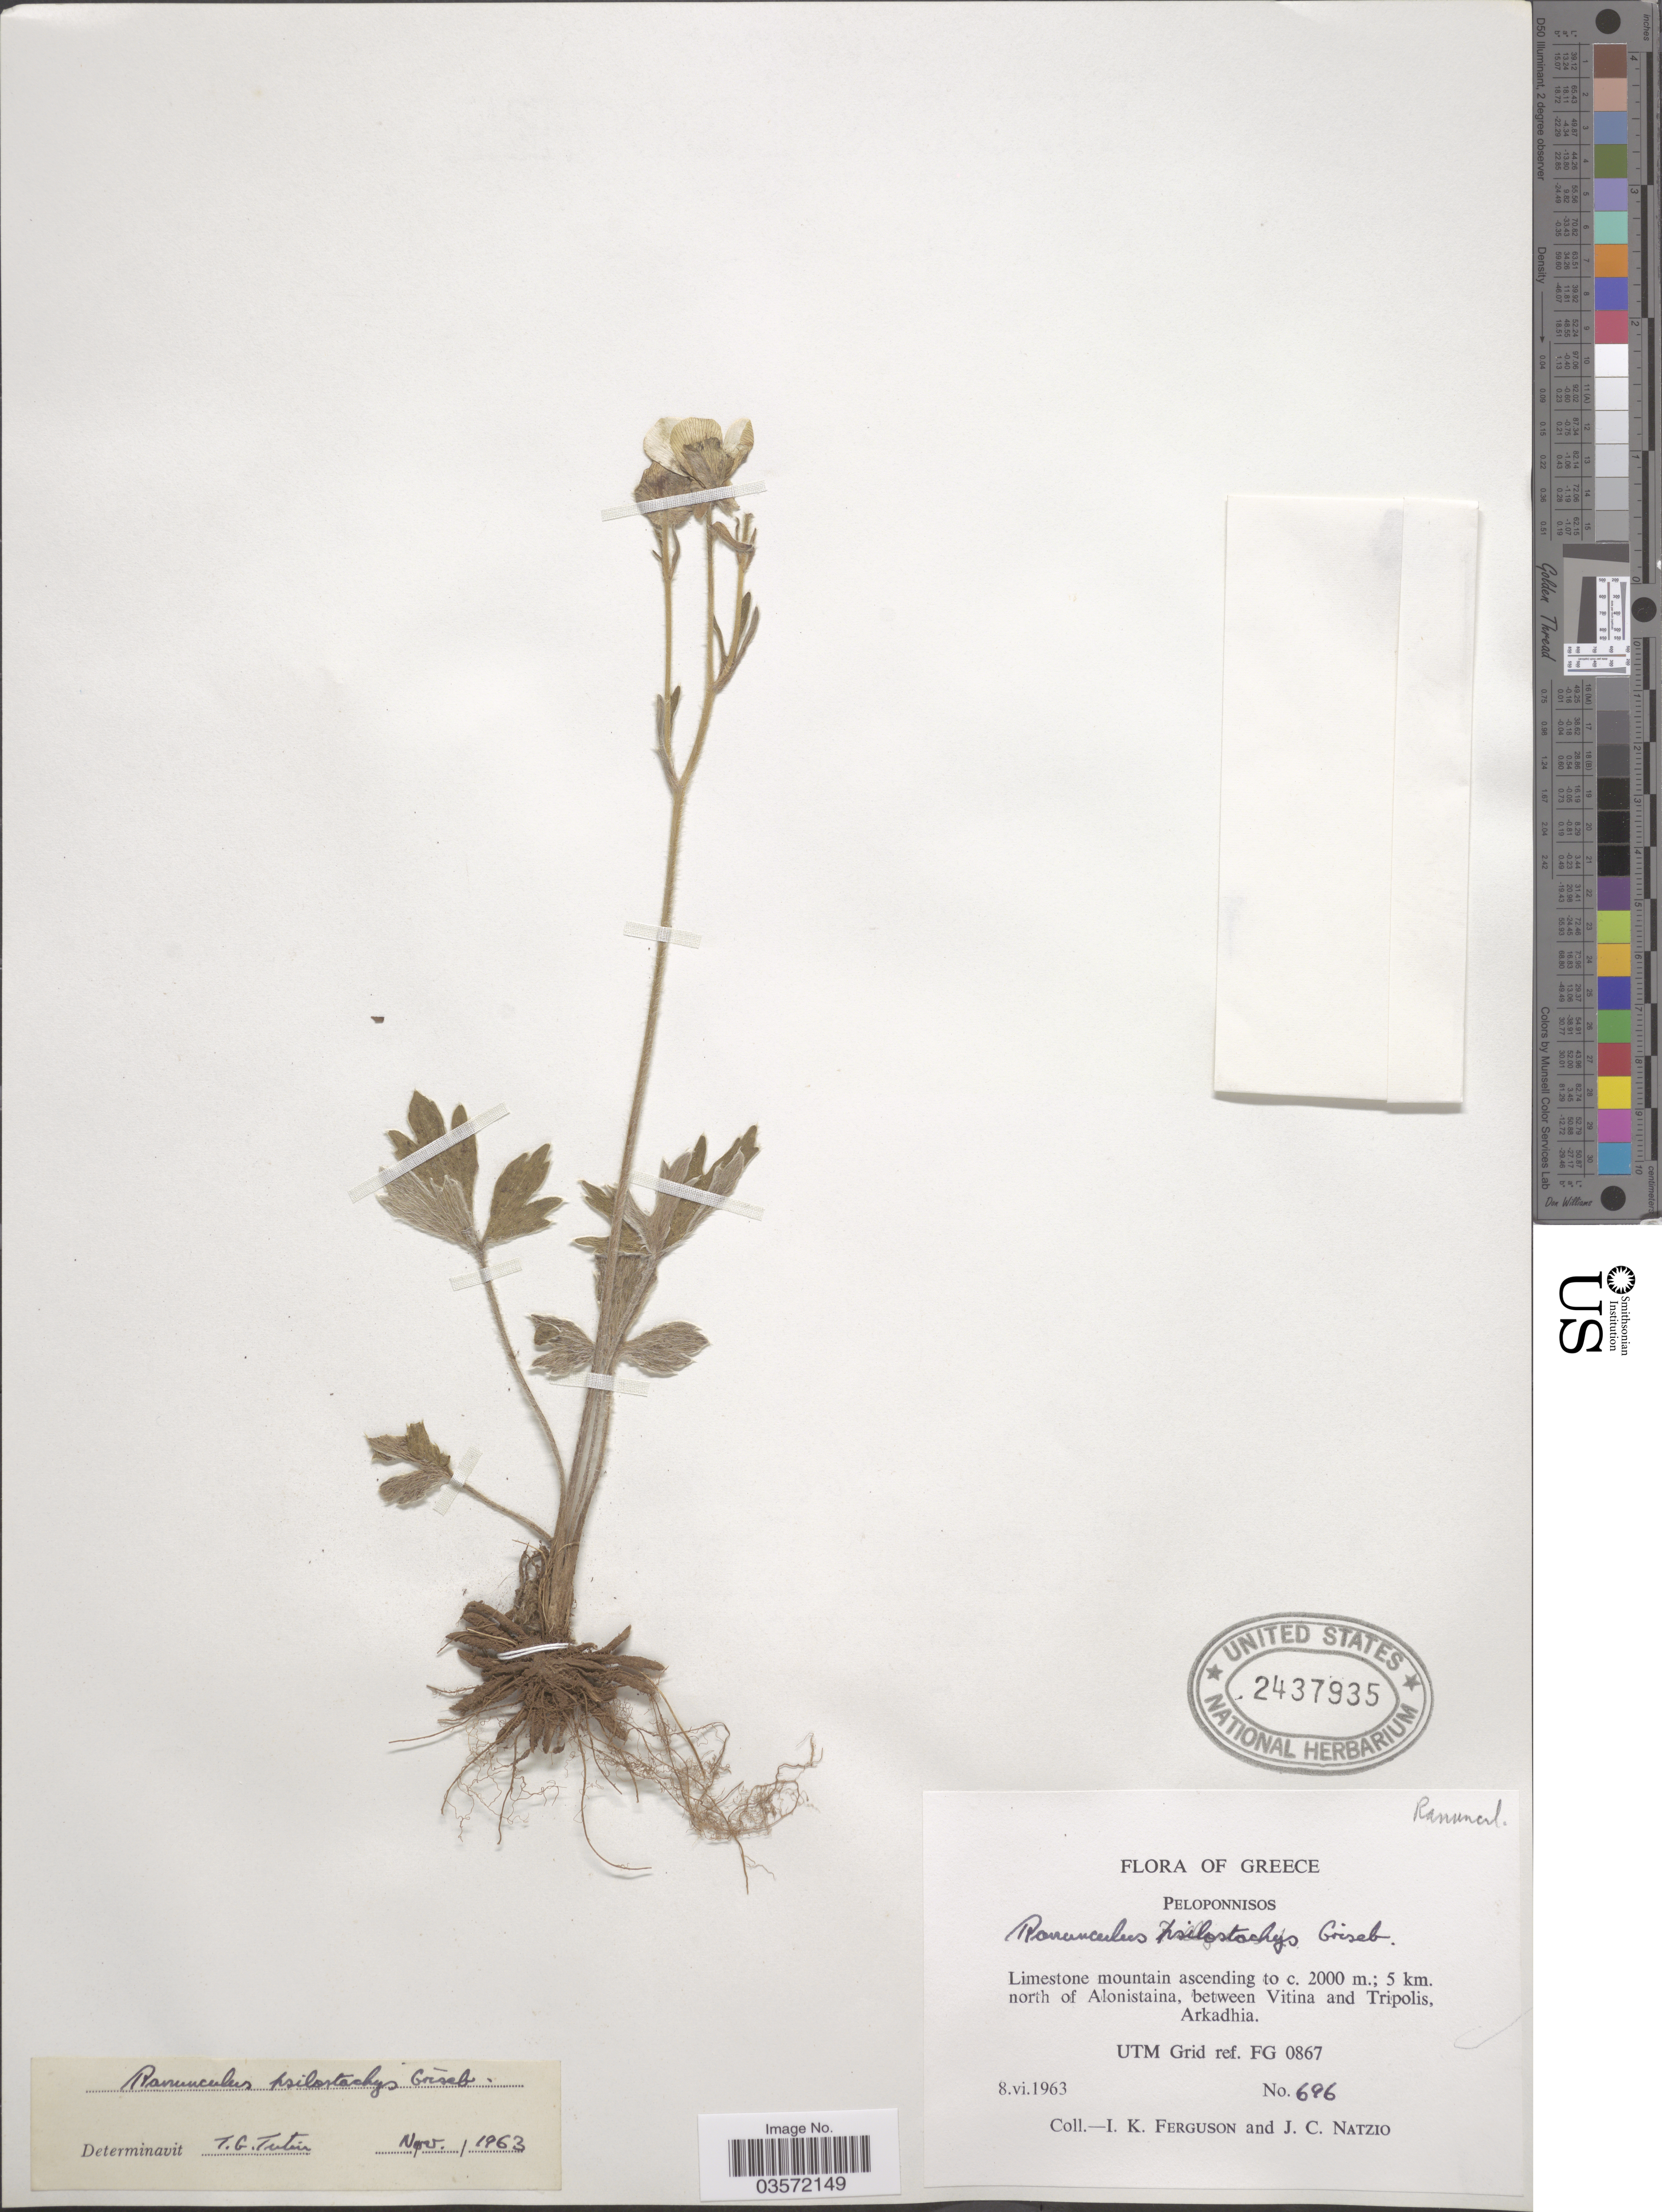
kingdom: Plantae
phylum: Tracheophyta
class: Magnoliopsida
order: Ranunculales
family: Ranunculaceae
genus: Ranunculus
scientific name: Ranunculus psilostachys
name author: Griseb.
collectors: I. K. Ferguson & J. Natzio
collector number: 696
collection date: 1963-06-08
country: Greece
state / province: Peloponnese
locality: Peloponnisos. Limestone mountain; 5 km. north of Alonistaina, between Vitina and Tripolis, Arkadhia. UTM Grid ref. FG 0867.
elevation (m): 2000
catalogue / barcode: US 2437935